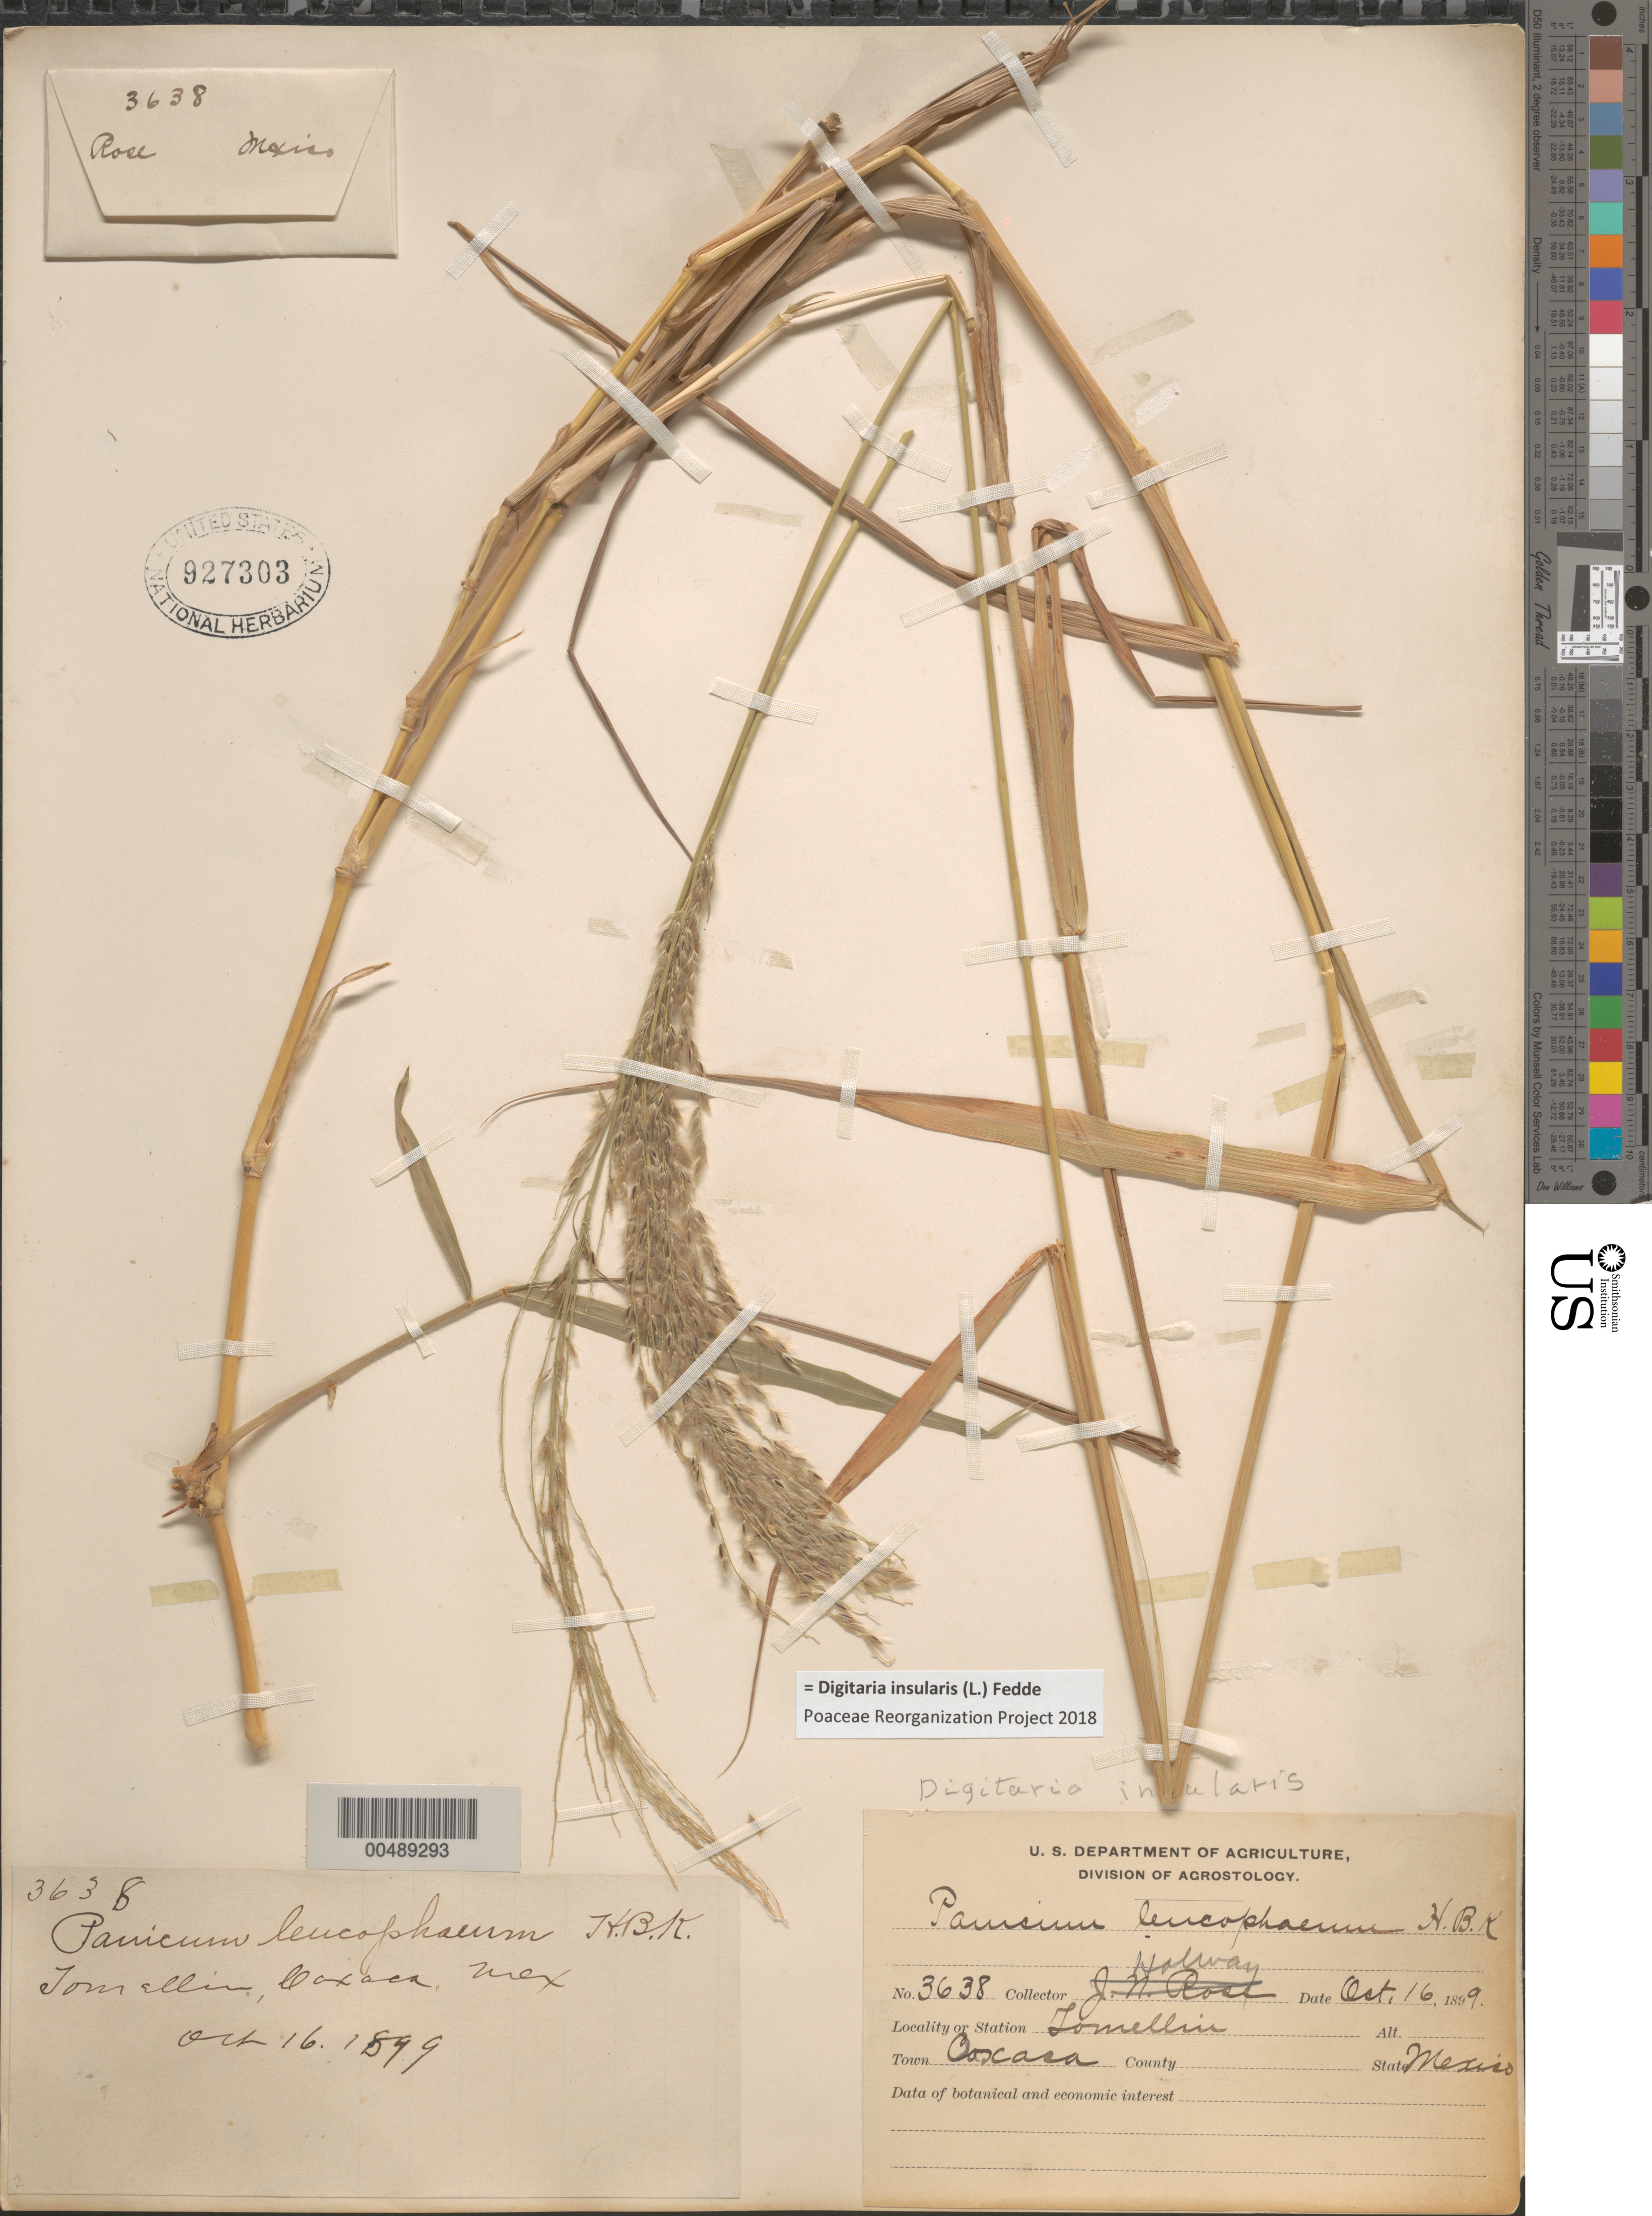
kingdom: Plantae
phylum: Tracheophyta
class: Liliopsida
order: Poales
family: Poaceae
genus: Digitaria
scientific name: Digitaria insularis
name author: (L.) Fedde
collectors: -- Holway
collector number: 3638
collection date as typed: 16 Oct 1899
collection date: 1899-10-16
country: Mexico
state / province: Oaxaca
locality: Tomellin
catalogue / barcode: US 927303